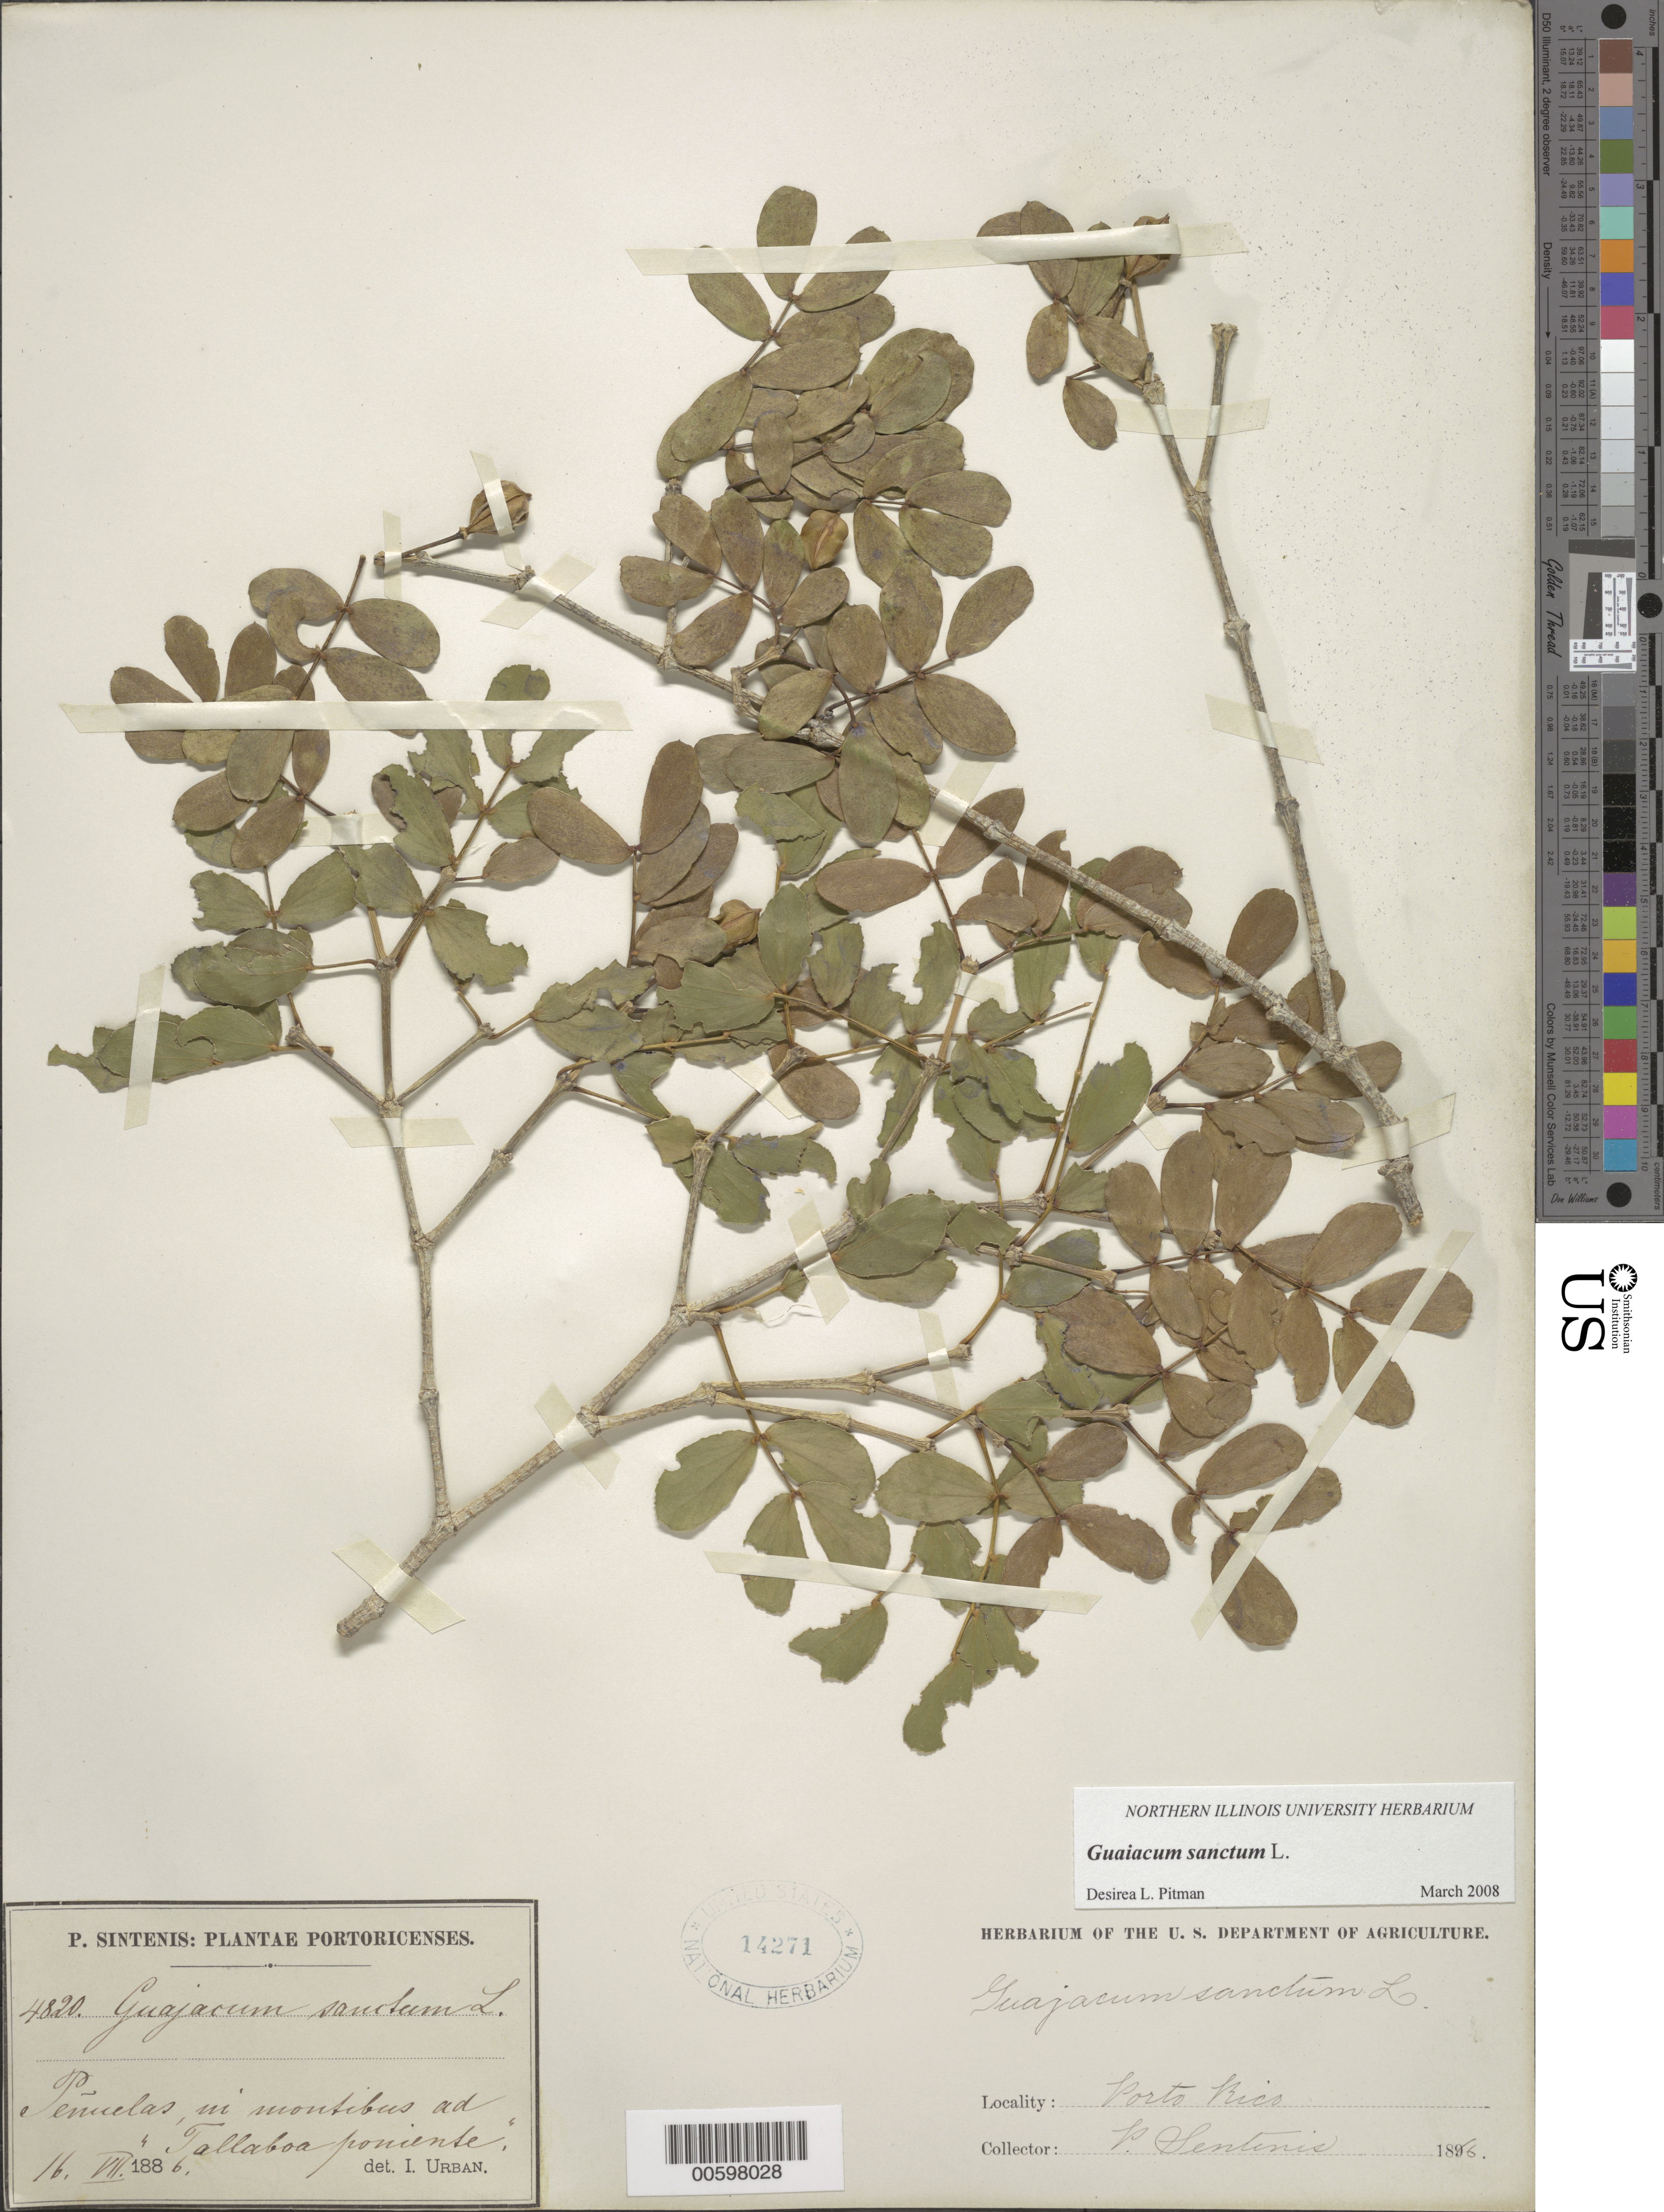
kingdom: Plantae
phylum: Tracheophyta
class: Magnoliopsida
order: Zygophyllales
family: Zygophyllaceae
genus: Guaiacum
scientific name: Guaiacum officinale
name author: L.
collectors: P. Sintenis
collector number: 4820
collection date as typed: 16 Jul 1886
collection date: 1886-07-16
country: Puerto Rico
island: Greater Antilles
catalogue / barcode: US 14271